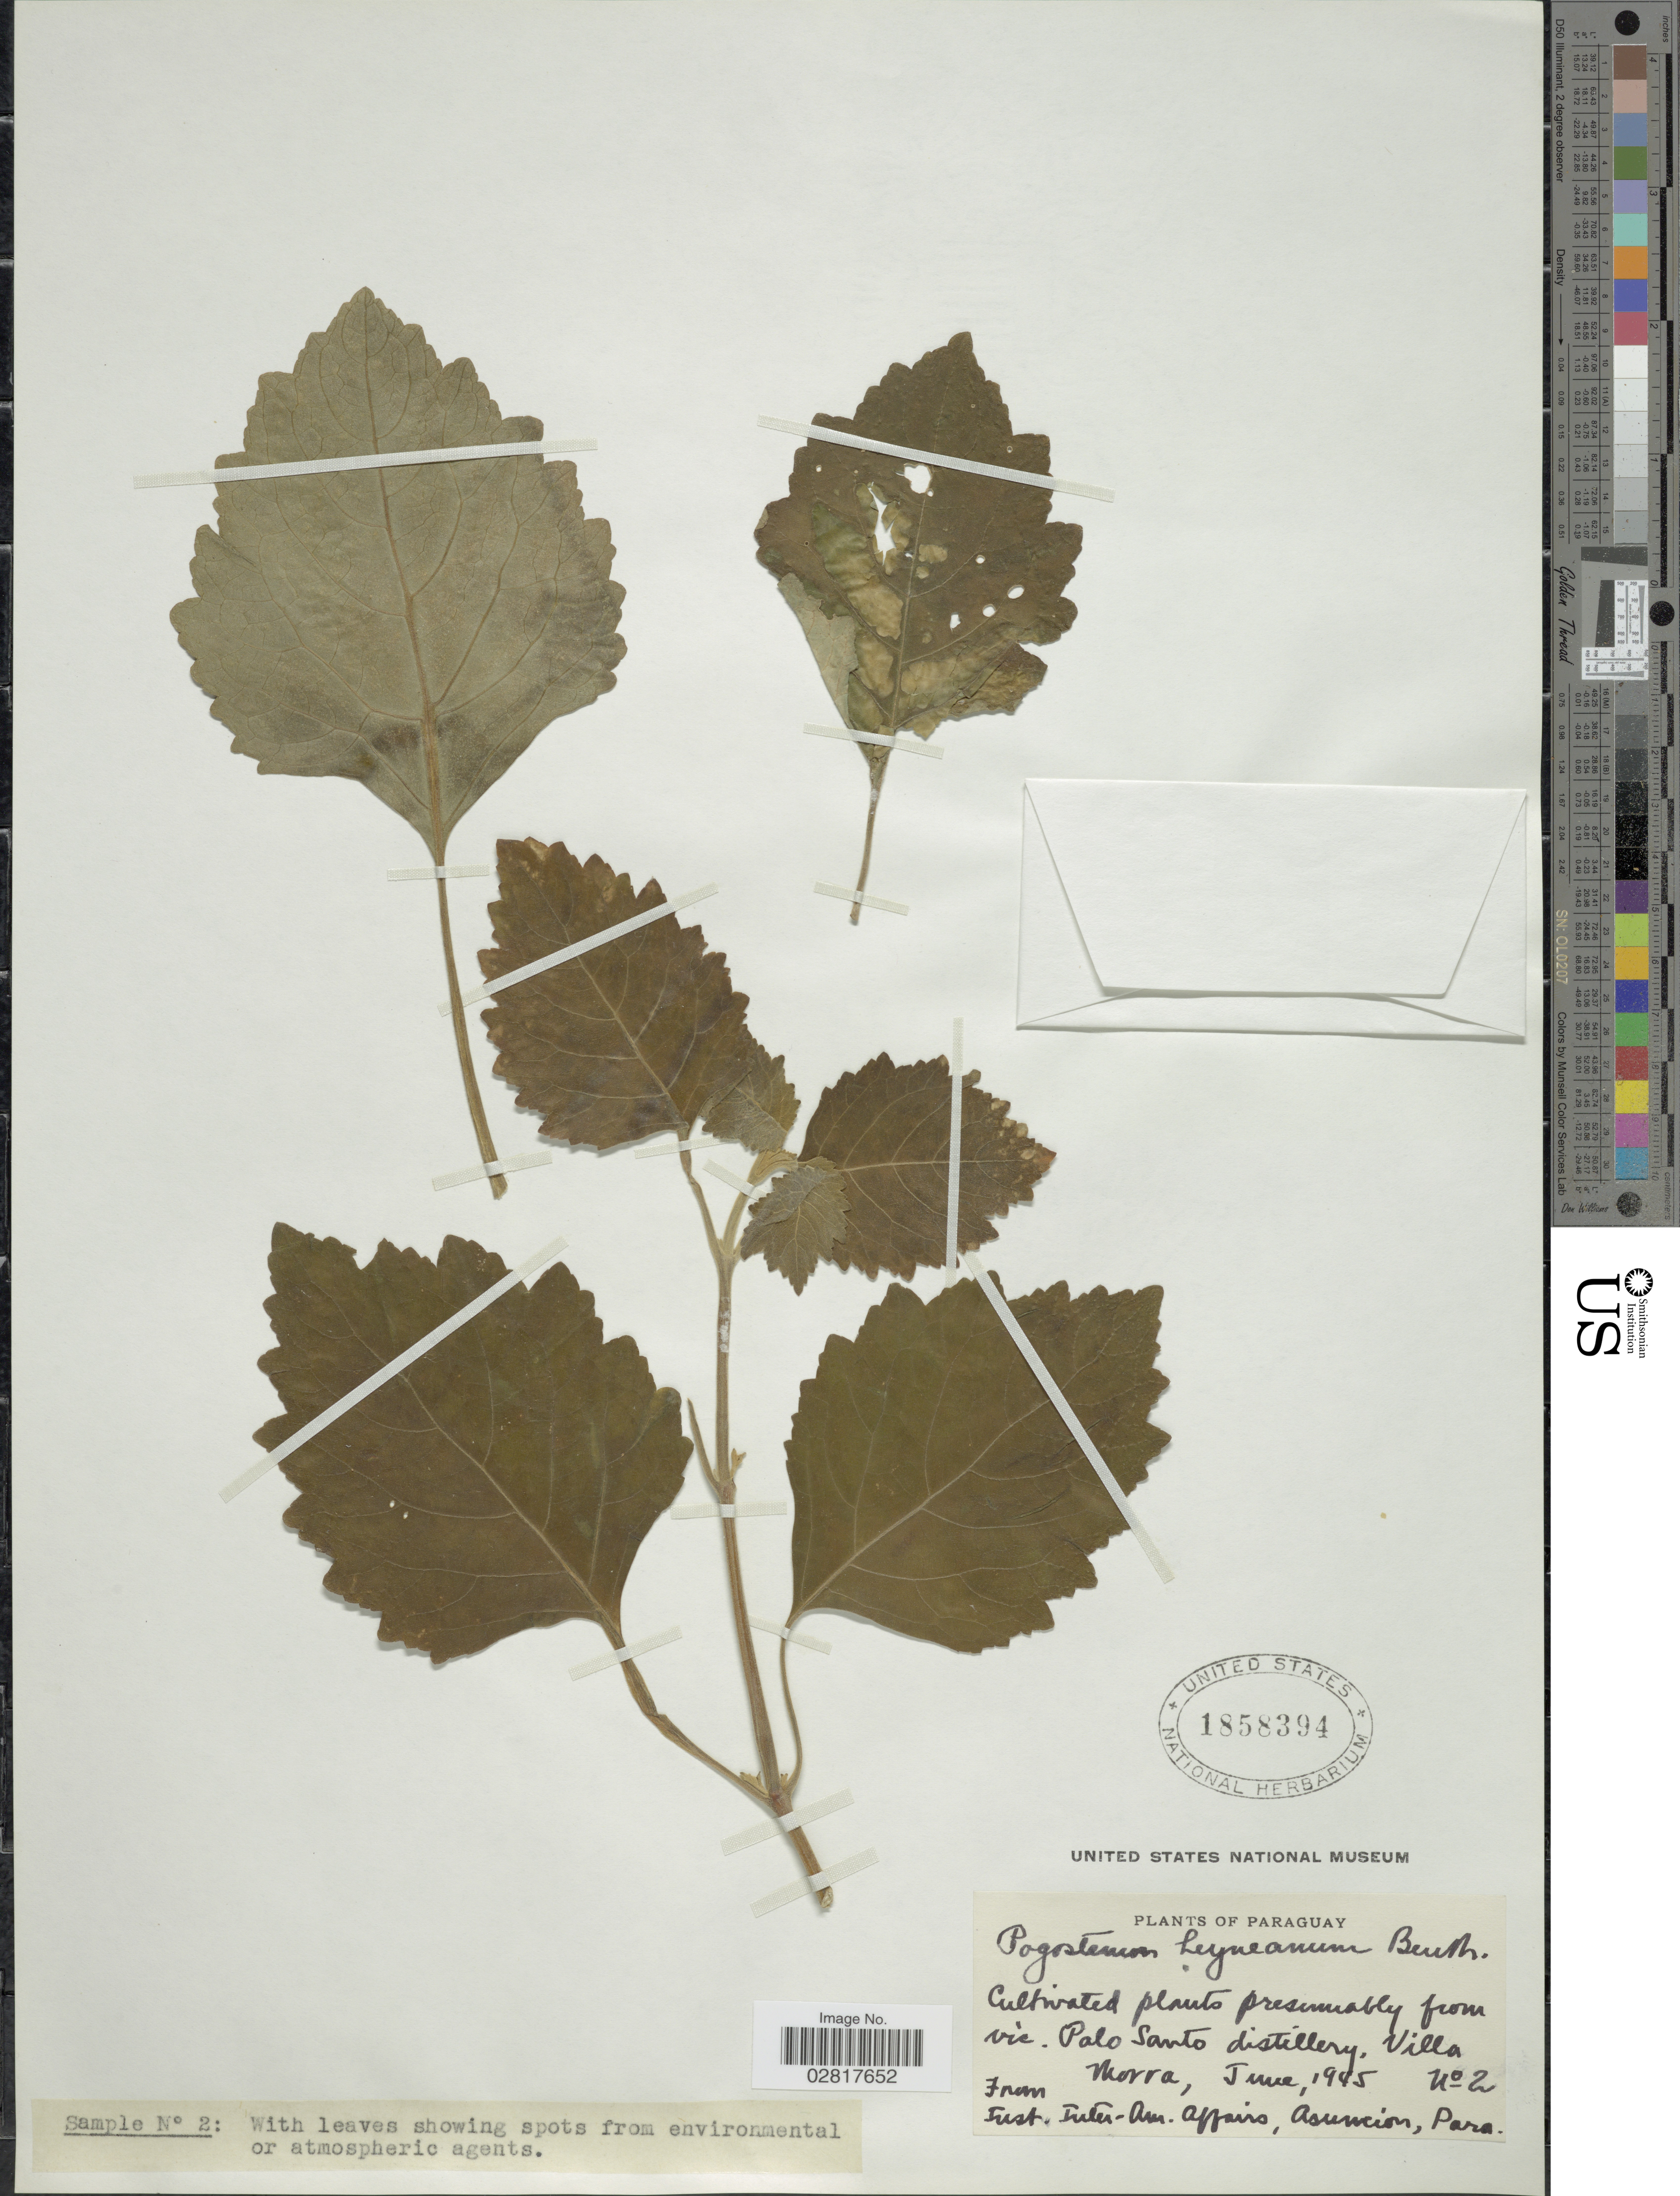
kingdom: Plantae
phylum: Tracheophyta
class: Magnoliopsida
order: Lamiales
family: Lamiaceae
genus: Pogostemon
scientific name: Pogostemon cablin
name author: (Blanco) Benth.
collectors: A. Inst. Inter - Amer. Affairs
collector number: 2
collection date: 1945-06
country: Paraguay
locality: Presumably from vic. Palo Santo distillery, Villa Morra.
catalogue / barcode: US 1858394